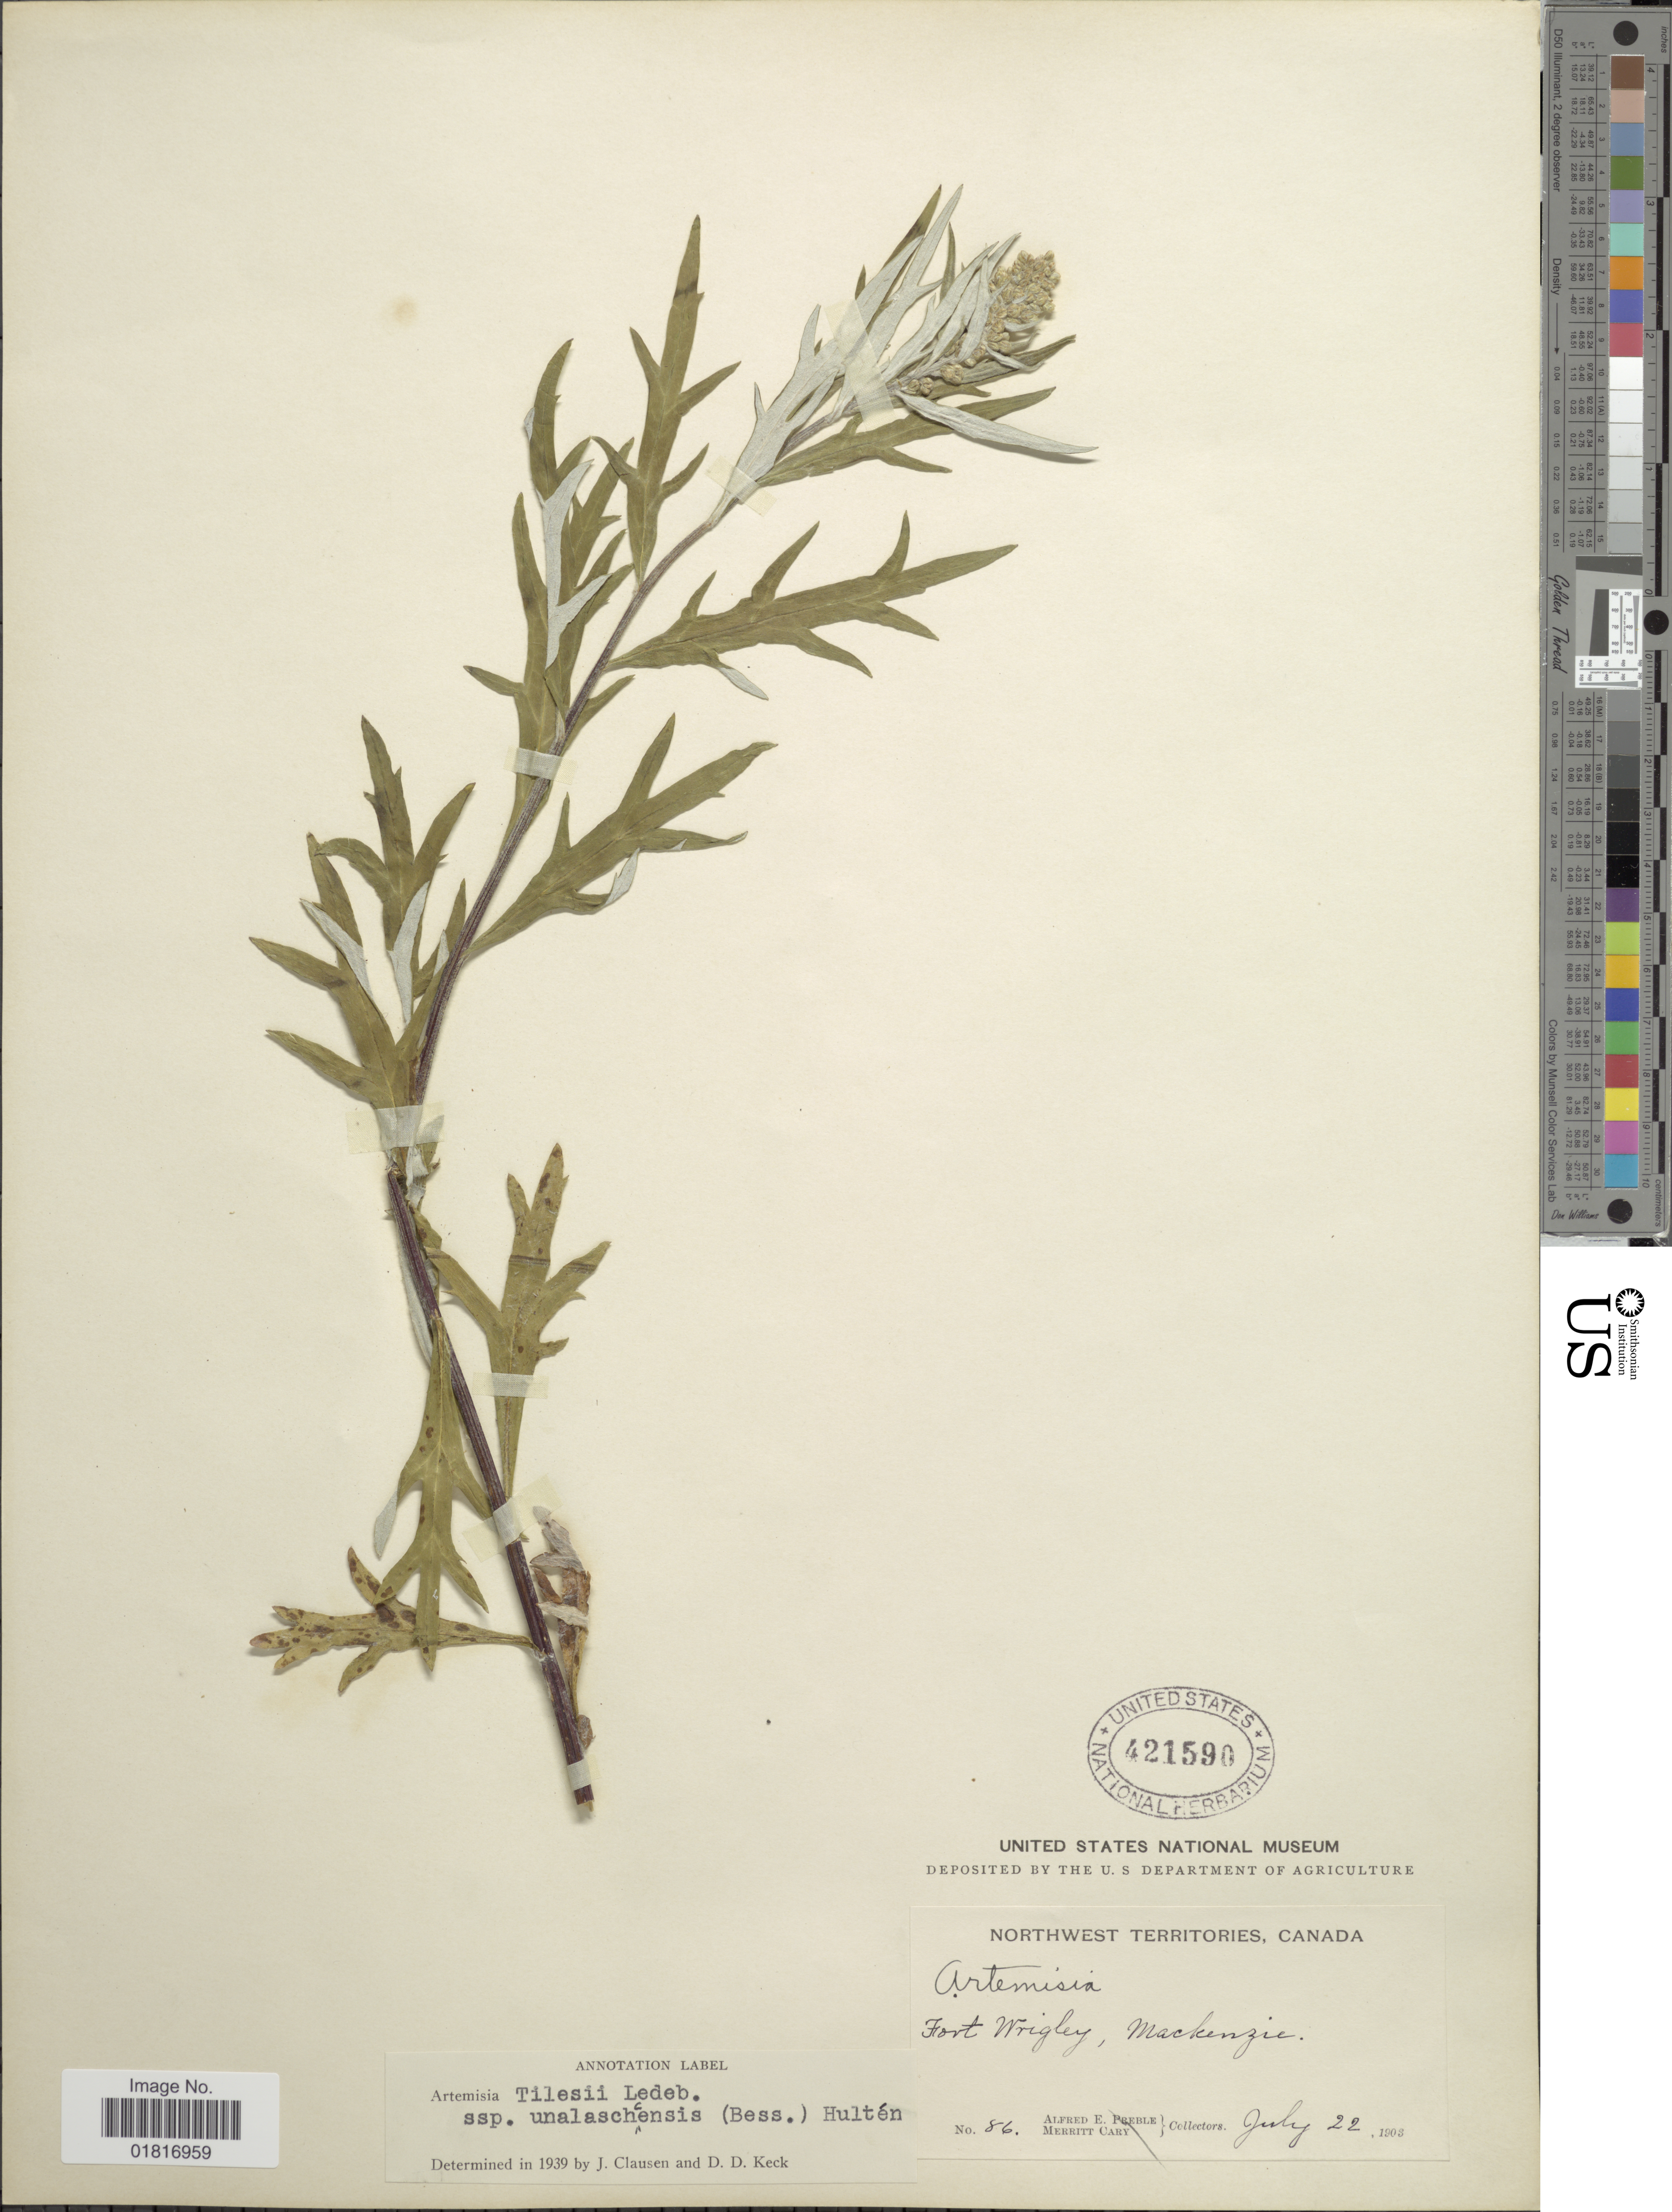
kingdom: Plantae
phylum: Tracheophyta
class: Magnoliopsida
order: Asterales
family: Asteraceae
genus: Artemisia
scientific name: Artemisia tilesii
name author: Ledeb.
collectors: E. Preble & M. Cary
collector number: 86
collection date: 1903-07-22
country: Canada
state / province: Northwest Territories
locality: Fort Wrigley, Mackenzie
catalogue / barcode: US 421590